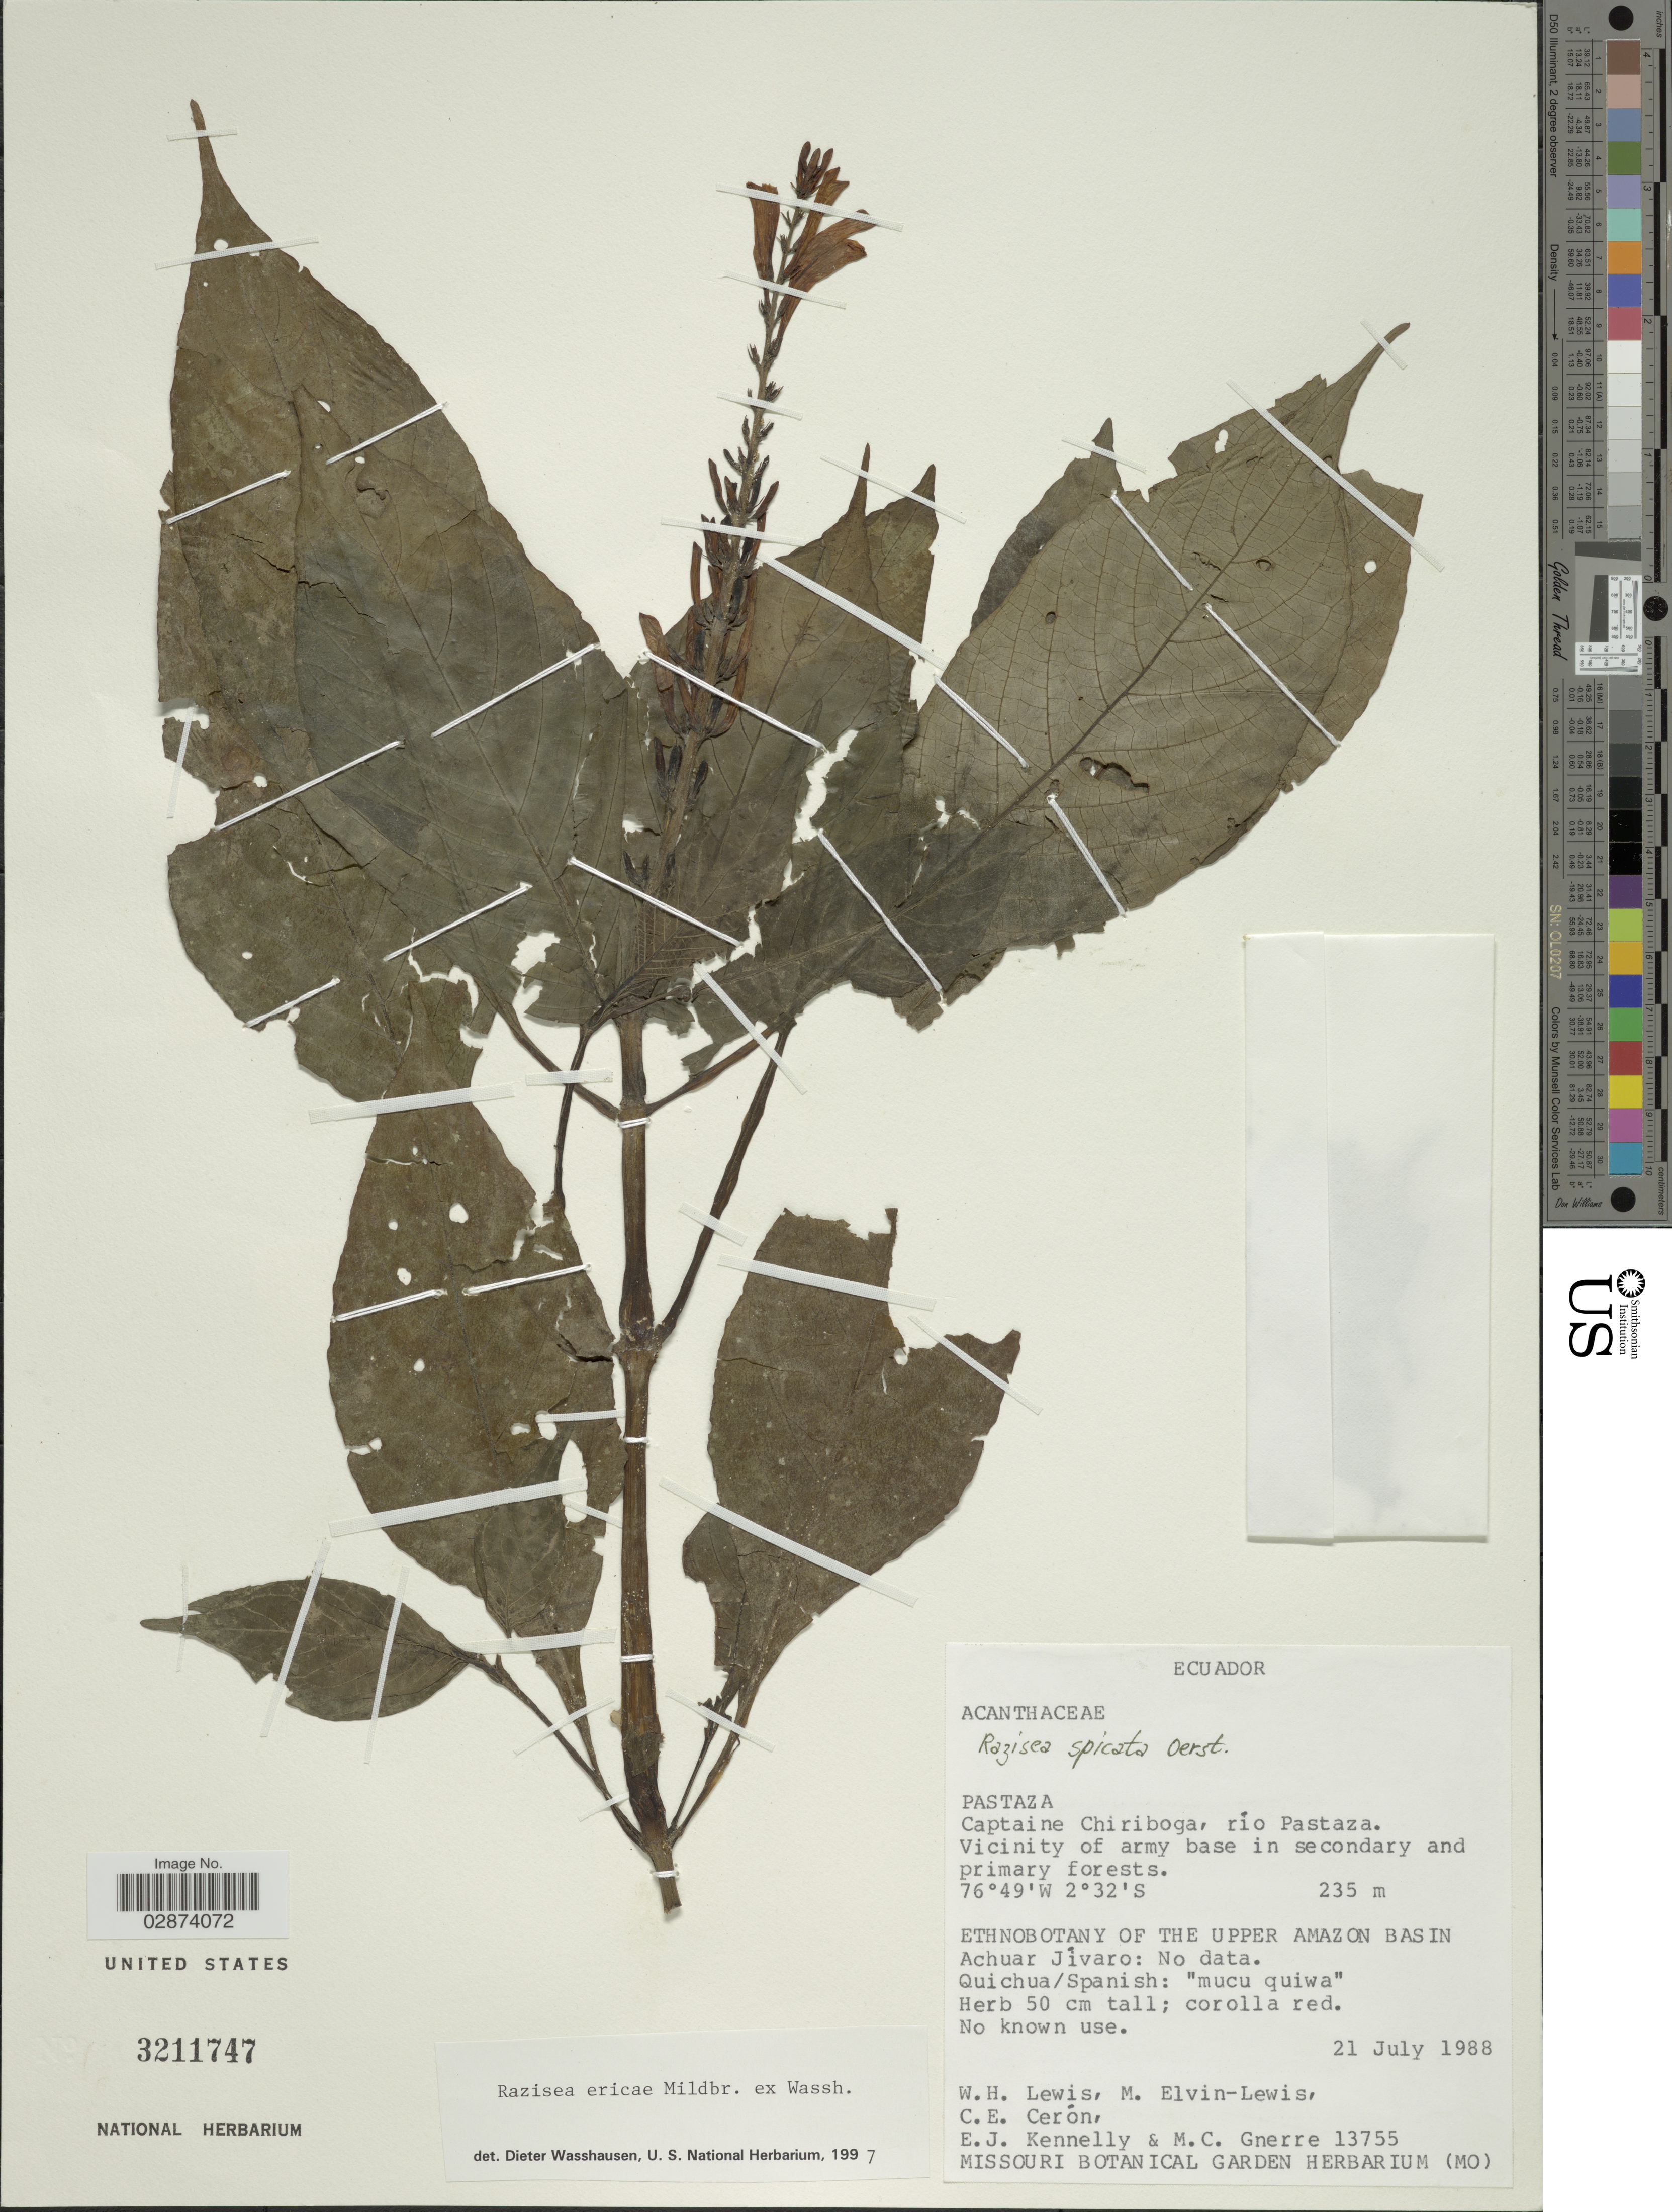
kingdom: Plantae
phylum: Tracheophyta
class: Magnoliopsida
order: Lamiales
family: Acanthaceae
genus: Razisea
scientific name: Razisea ericae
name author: Mildbr. ex Wassh.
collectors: W. H. Lewis, M. Elvin-Lewis, C. E. Cerón M., E. Kennelly & M. Gnerre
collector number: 13755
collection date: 1988-07-21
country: Ecuador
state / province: Pastaza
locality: Captaine Chiriboga, río Pastaza. Vicinity of army base in secondary and primary forests.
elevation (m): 235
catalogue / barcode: US 3211747